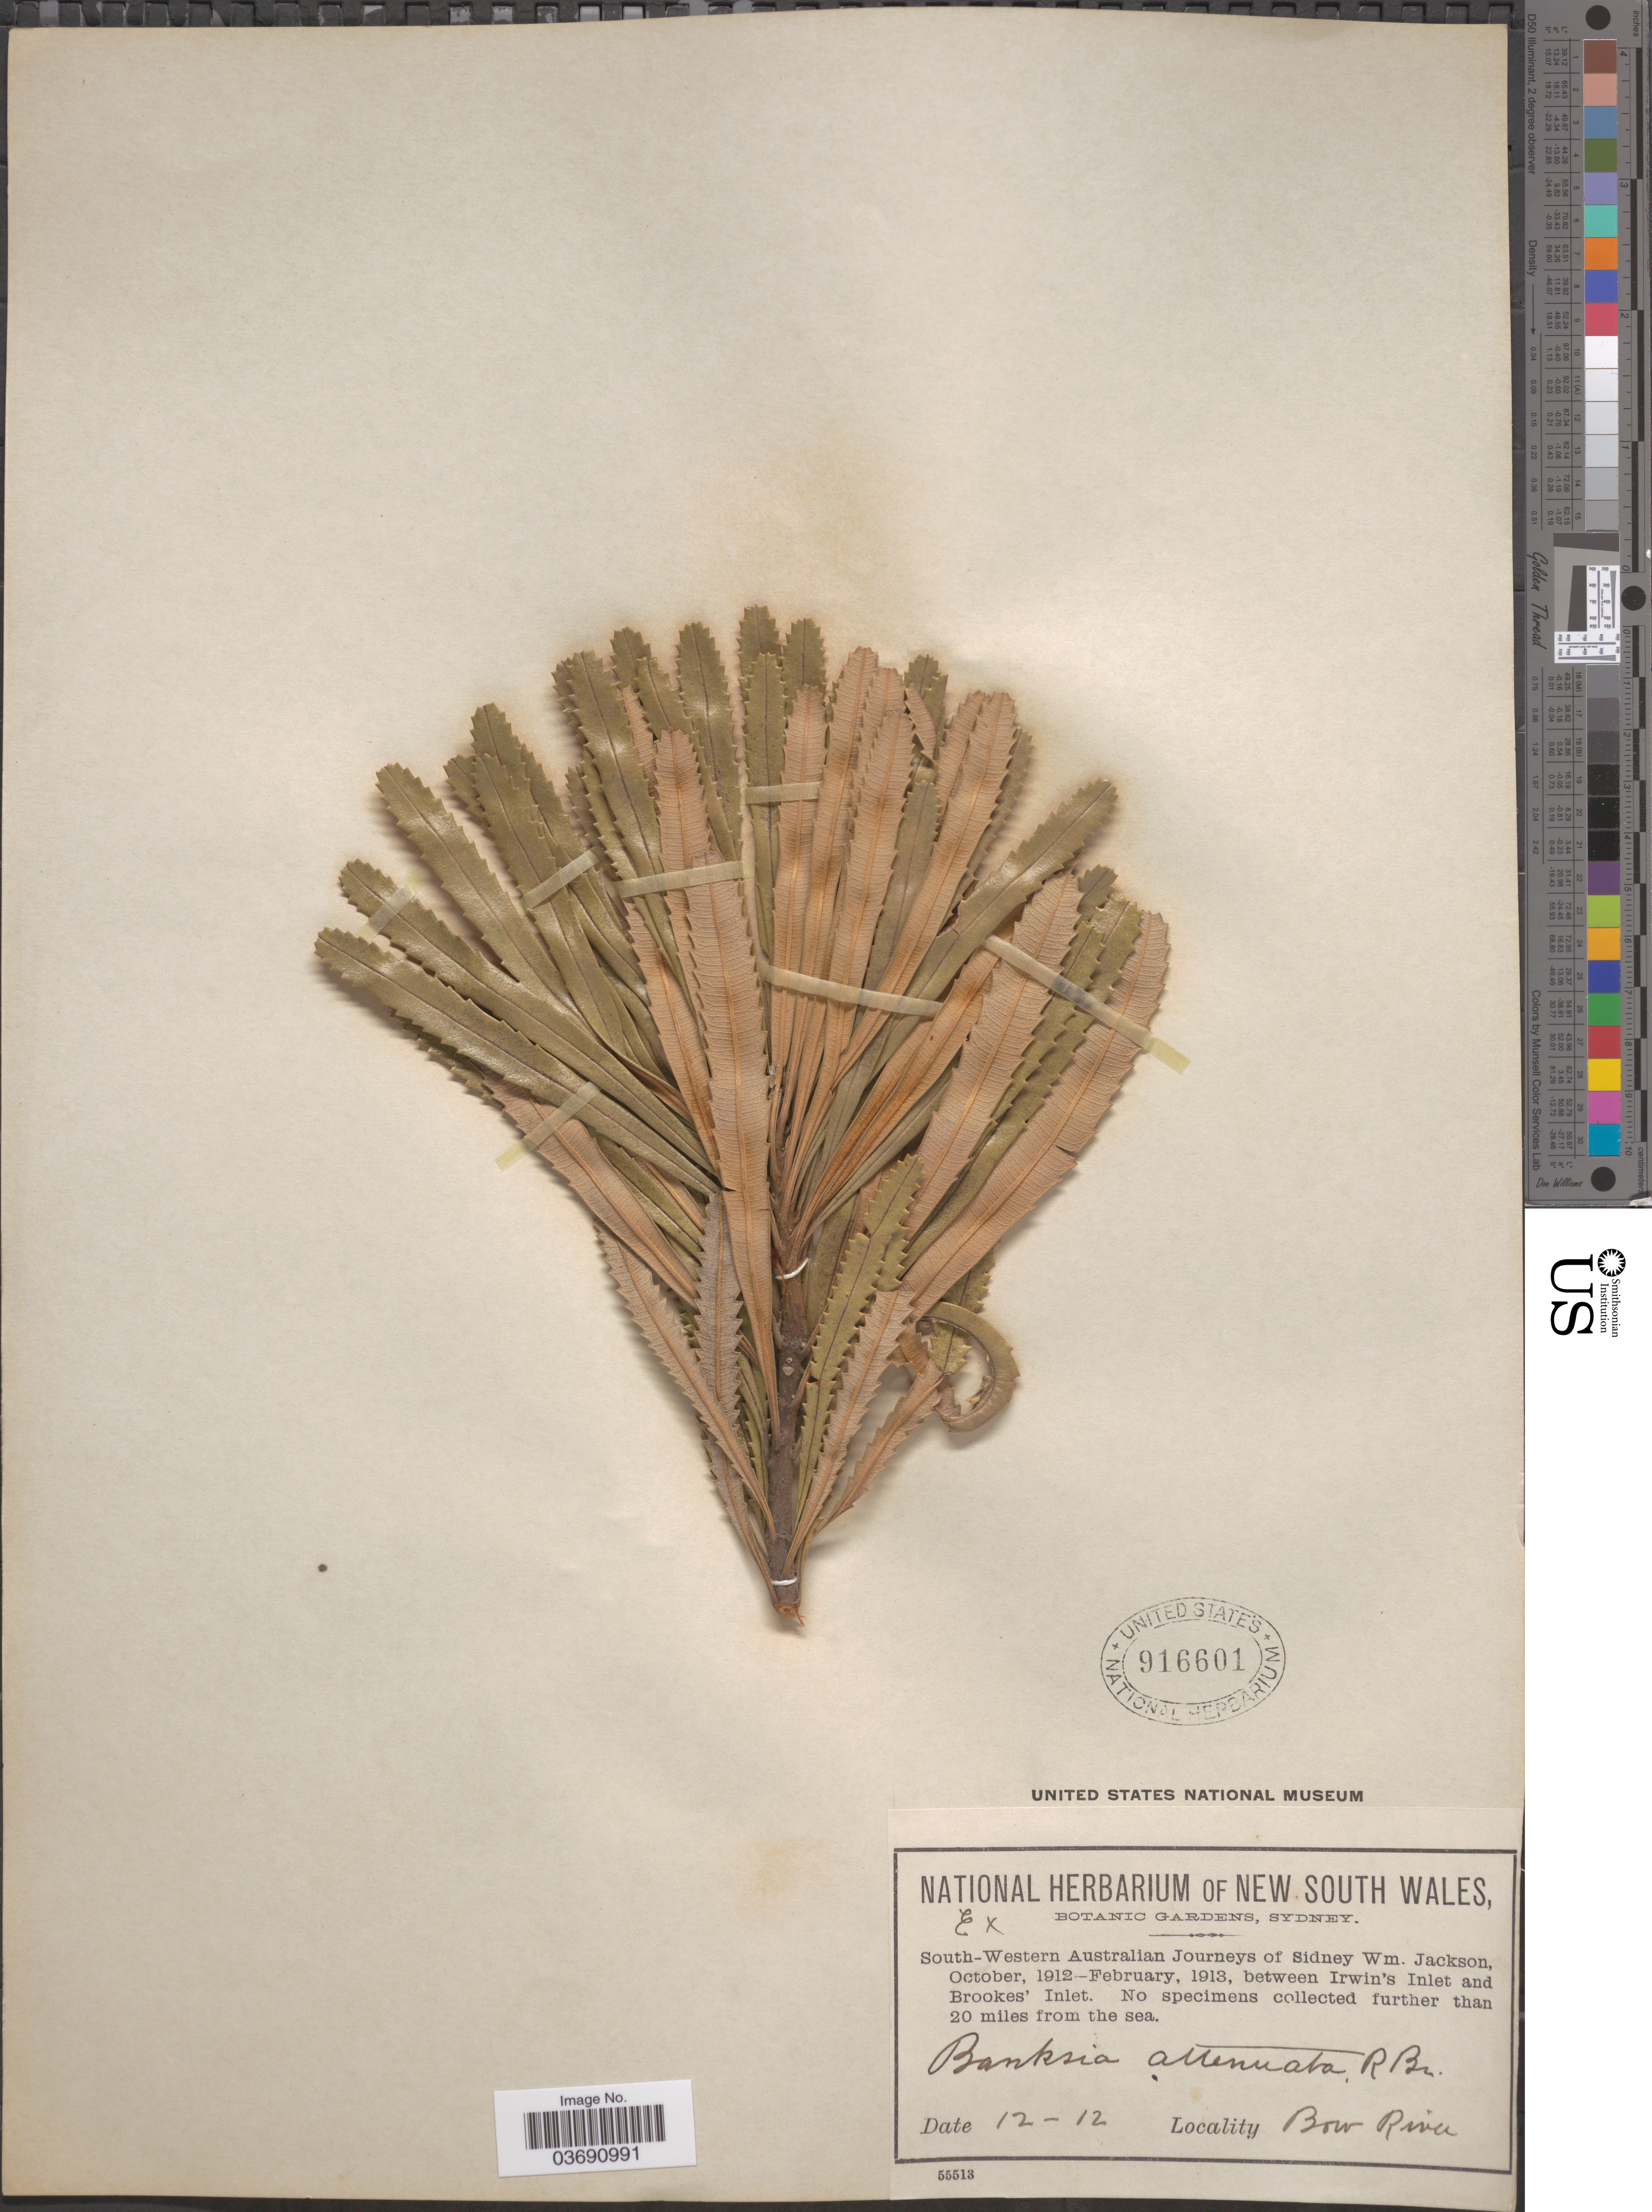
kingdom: Plantae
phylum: Tracheophyta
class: Magnoliopsida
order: Proteales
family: Proteaceae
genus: Banksia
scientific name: Banksia attenuata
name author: R. Br.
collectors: Jackson, S. W.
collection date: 1912-12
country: Australia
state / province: Western Australia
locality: South-Western Australian, between Irwin's Inlet and Brookes' Inlet. No specimens collected further than 20 miles from the sea. Bow River.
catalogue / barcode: US 916601